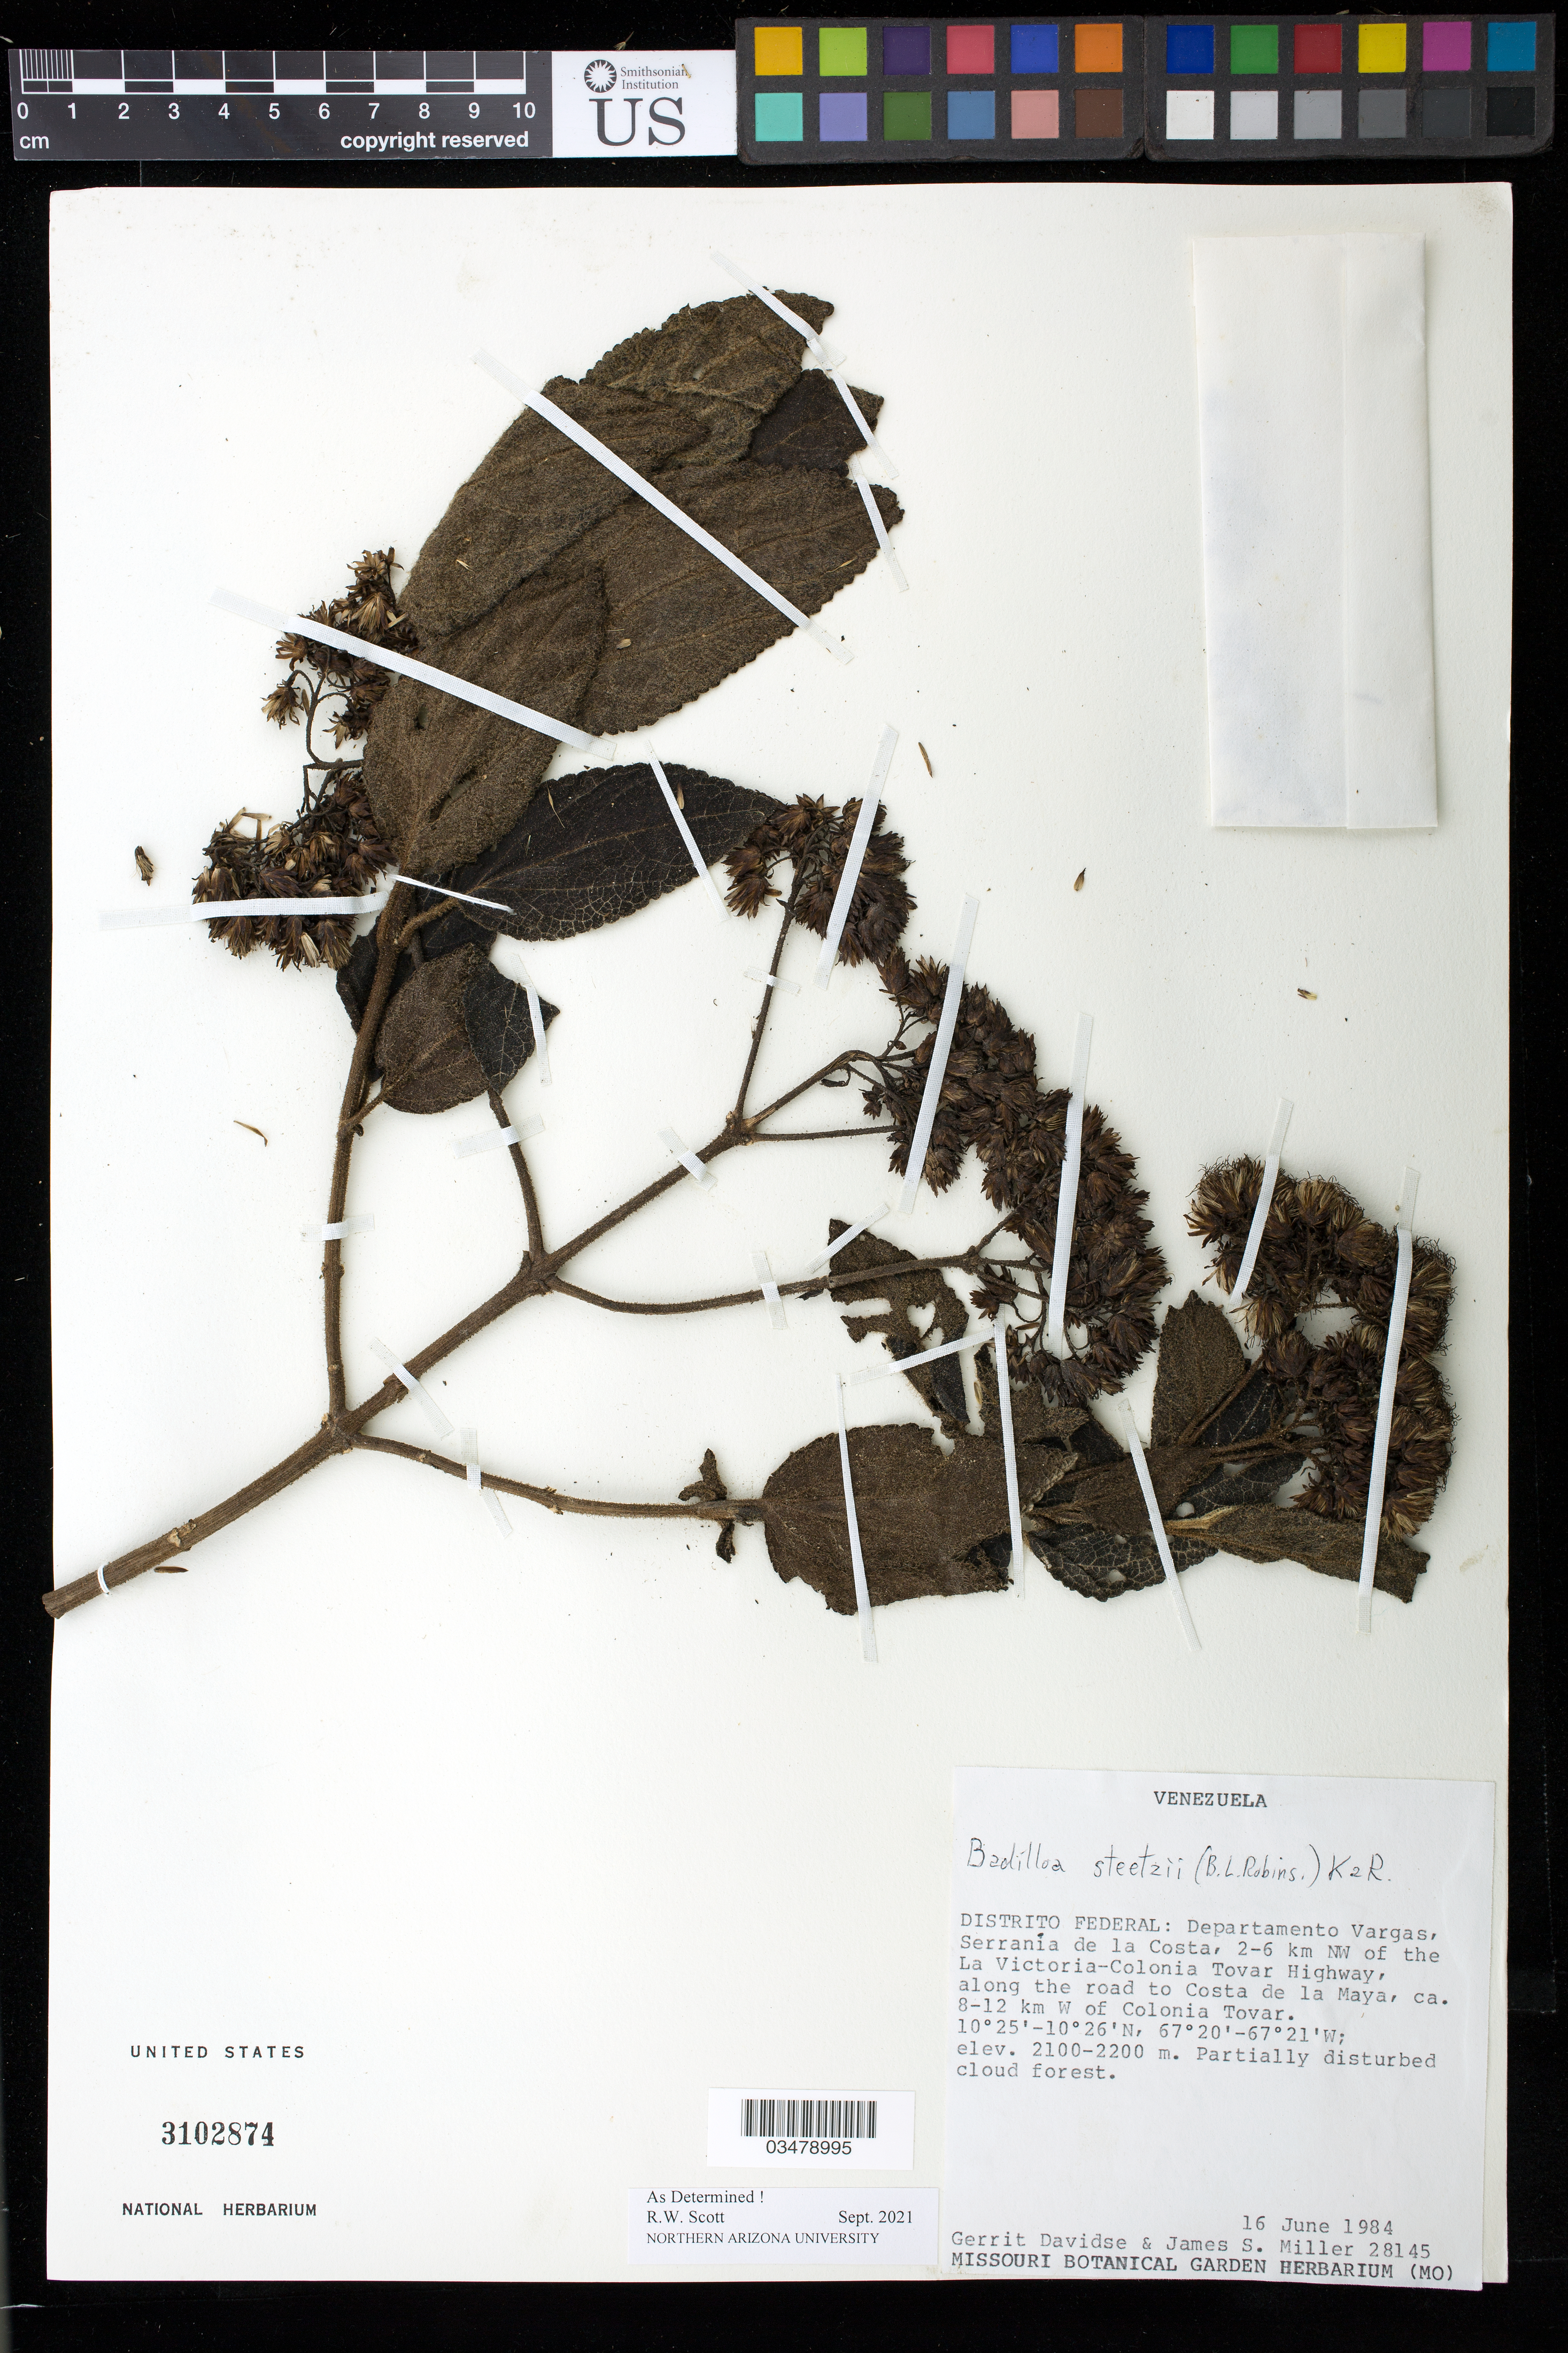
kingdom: Plantae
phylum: Tracheophyta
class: Magnoliopsida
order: Asterales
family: Asteraceae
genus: Badilloa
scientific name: Badilloa steetzii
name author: (B.L. Rob.) R.M. King & H. Rob.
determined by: Scott, R. W.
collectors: G. Davidse & J. S. Miller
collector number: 28145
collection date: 1984-06-16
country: Venezuela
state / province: Distrito Federal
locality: Departamento Vargas, Serranía de la Costa, 2-6 km NW of the La Victoria-Colonia Tovar Highway, along the road to Costa de la Maya, ca. 8-12 km W of Colonia Tovar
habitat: Partially disturbed cloud forest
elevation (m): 2100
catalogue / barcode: US 3102874